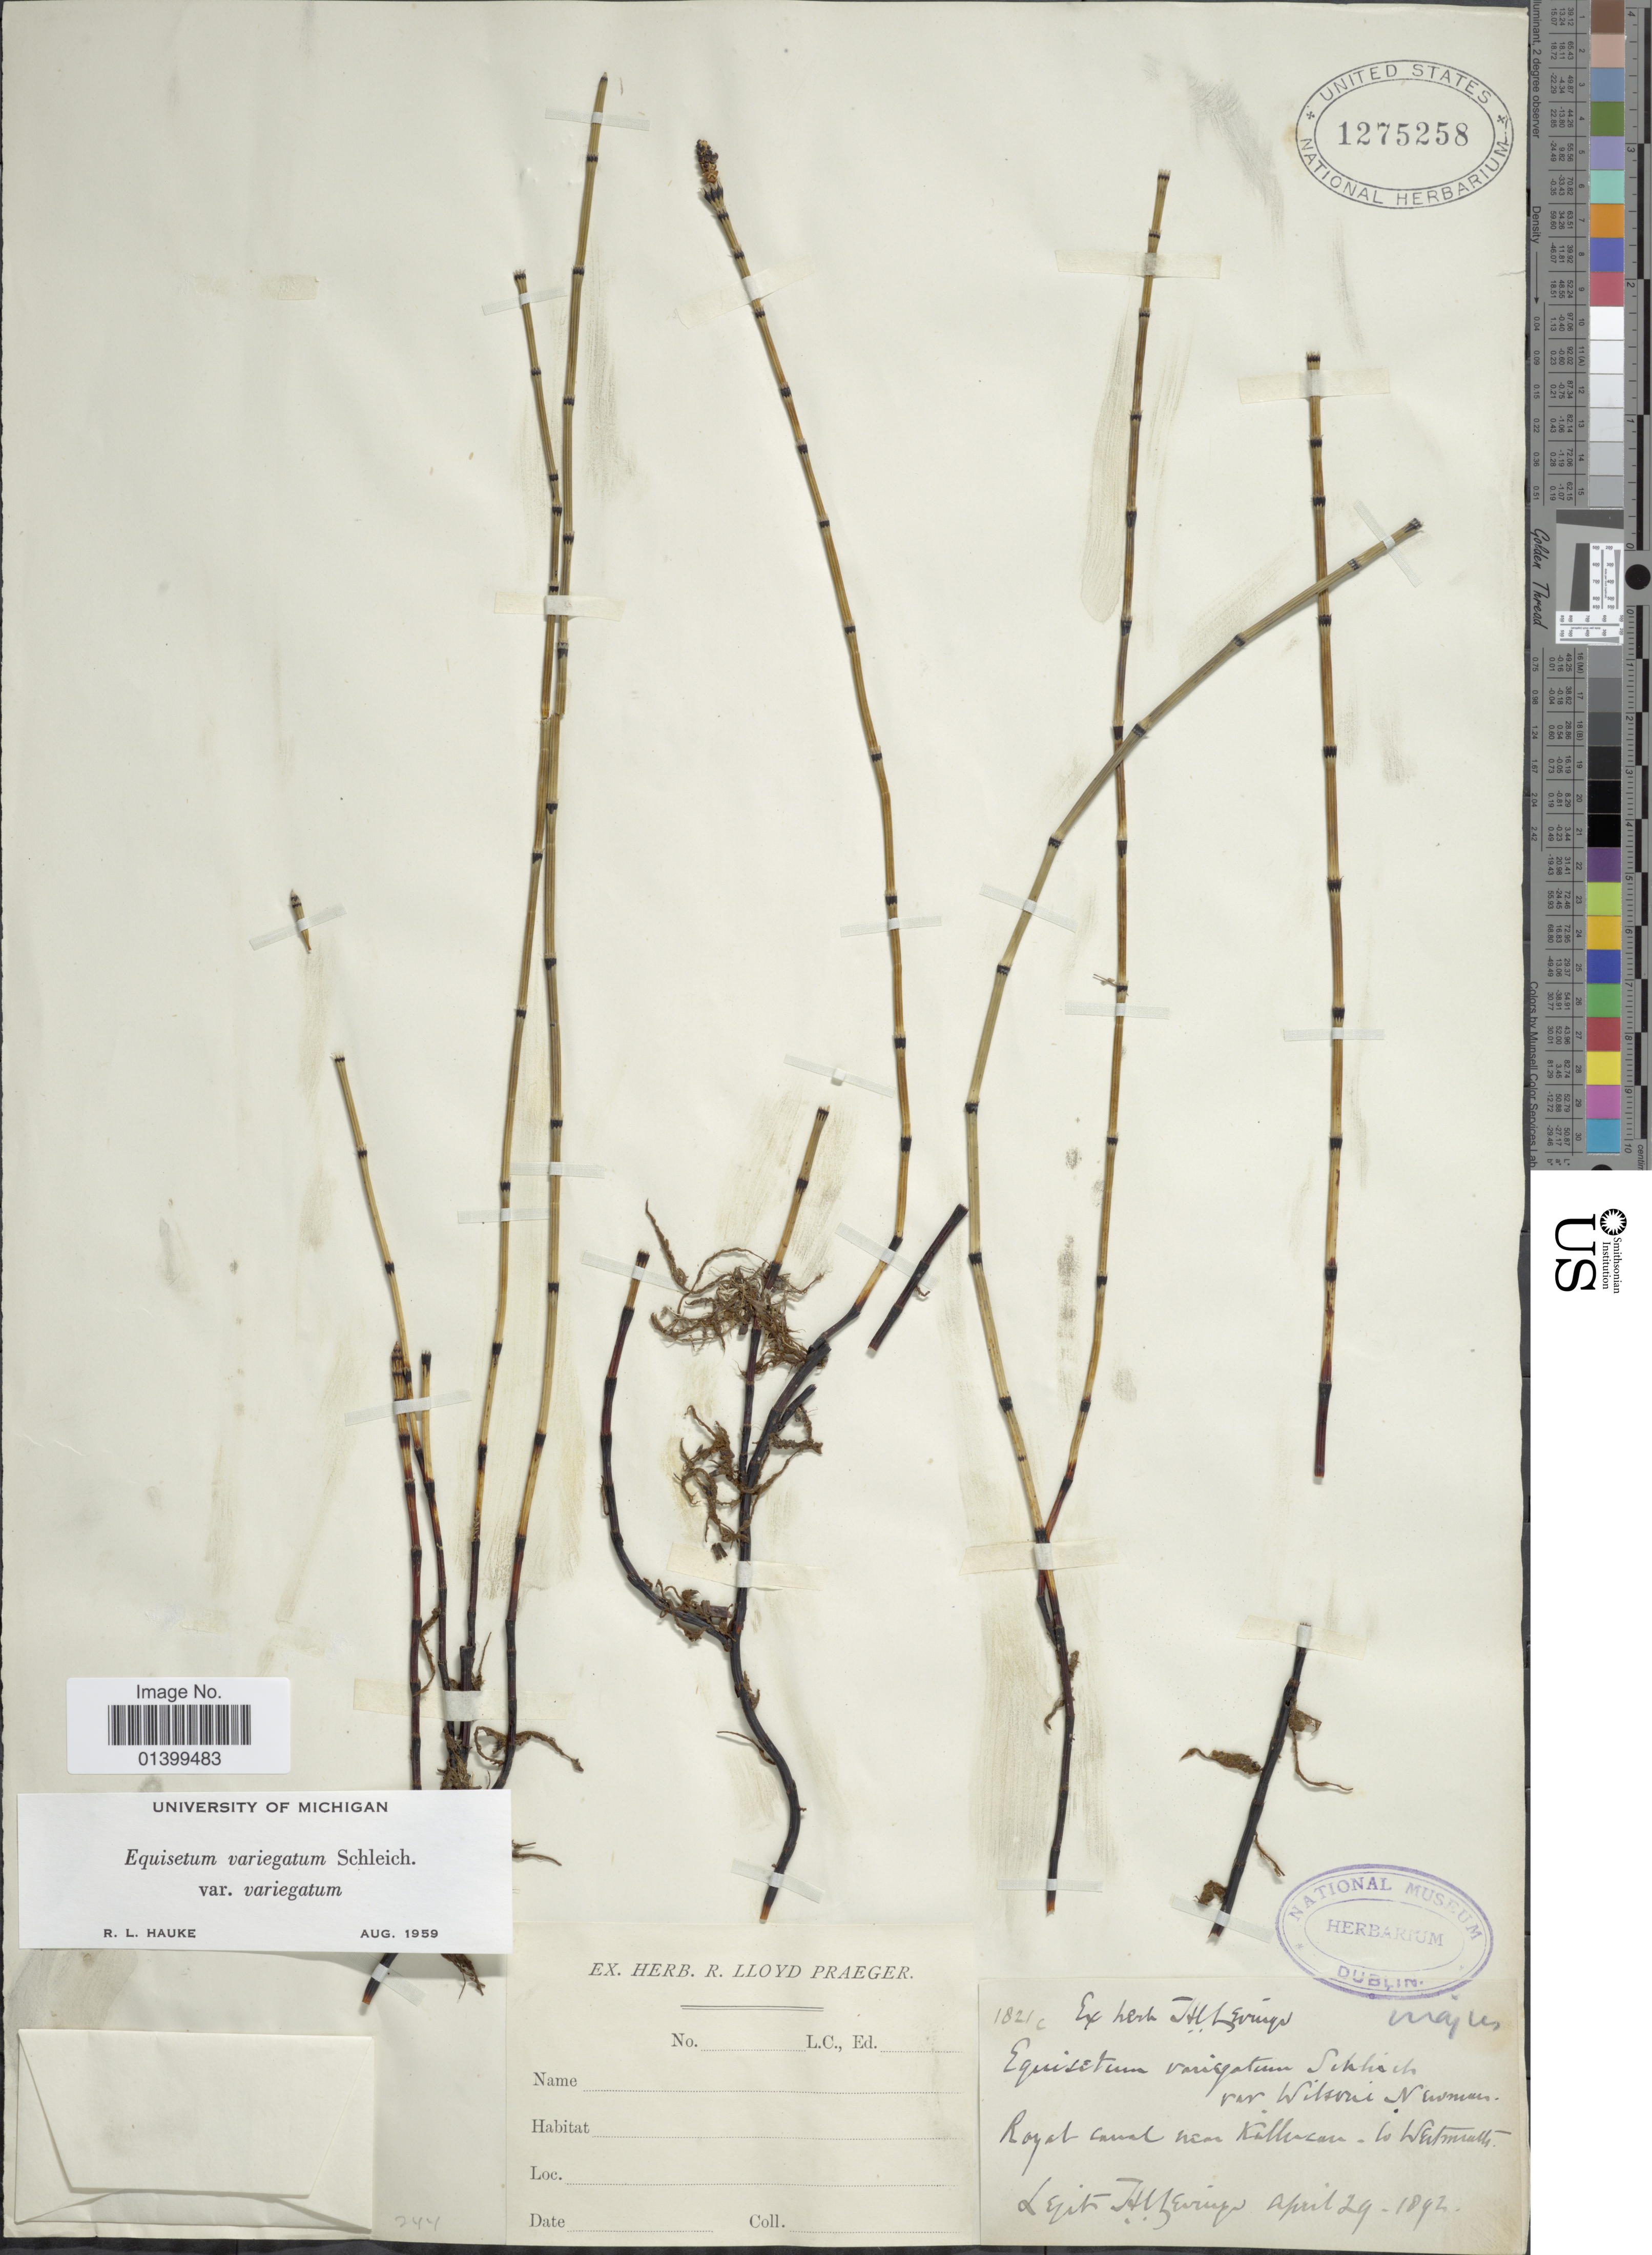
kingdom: Plantae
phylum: Tracheophyta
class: Polypodiopsida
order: Equisetales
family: Equisetaceae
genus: Equisetum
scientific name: Equisetum variegatum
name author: Schleich. ex F. Weber & D. Mohr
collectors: T. Erving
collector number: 1821c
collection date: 1892-04-29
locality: Royal canal near Kallucan - Co Wermruth [interpreted]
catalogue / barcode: US 1275258